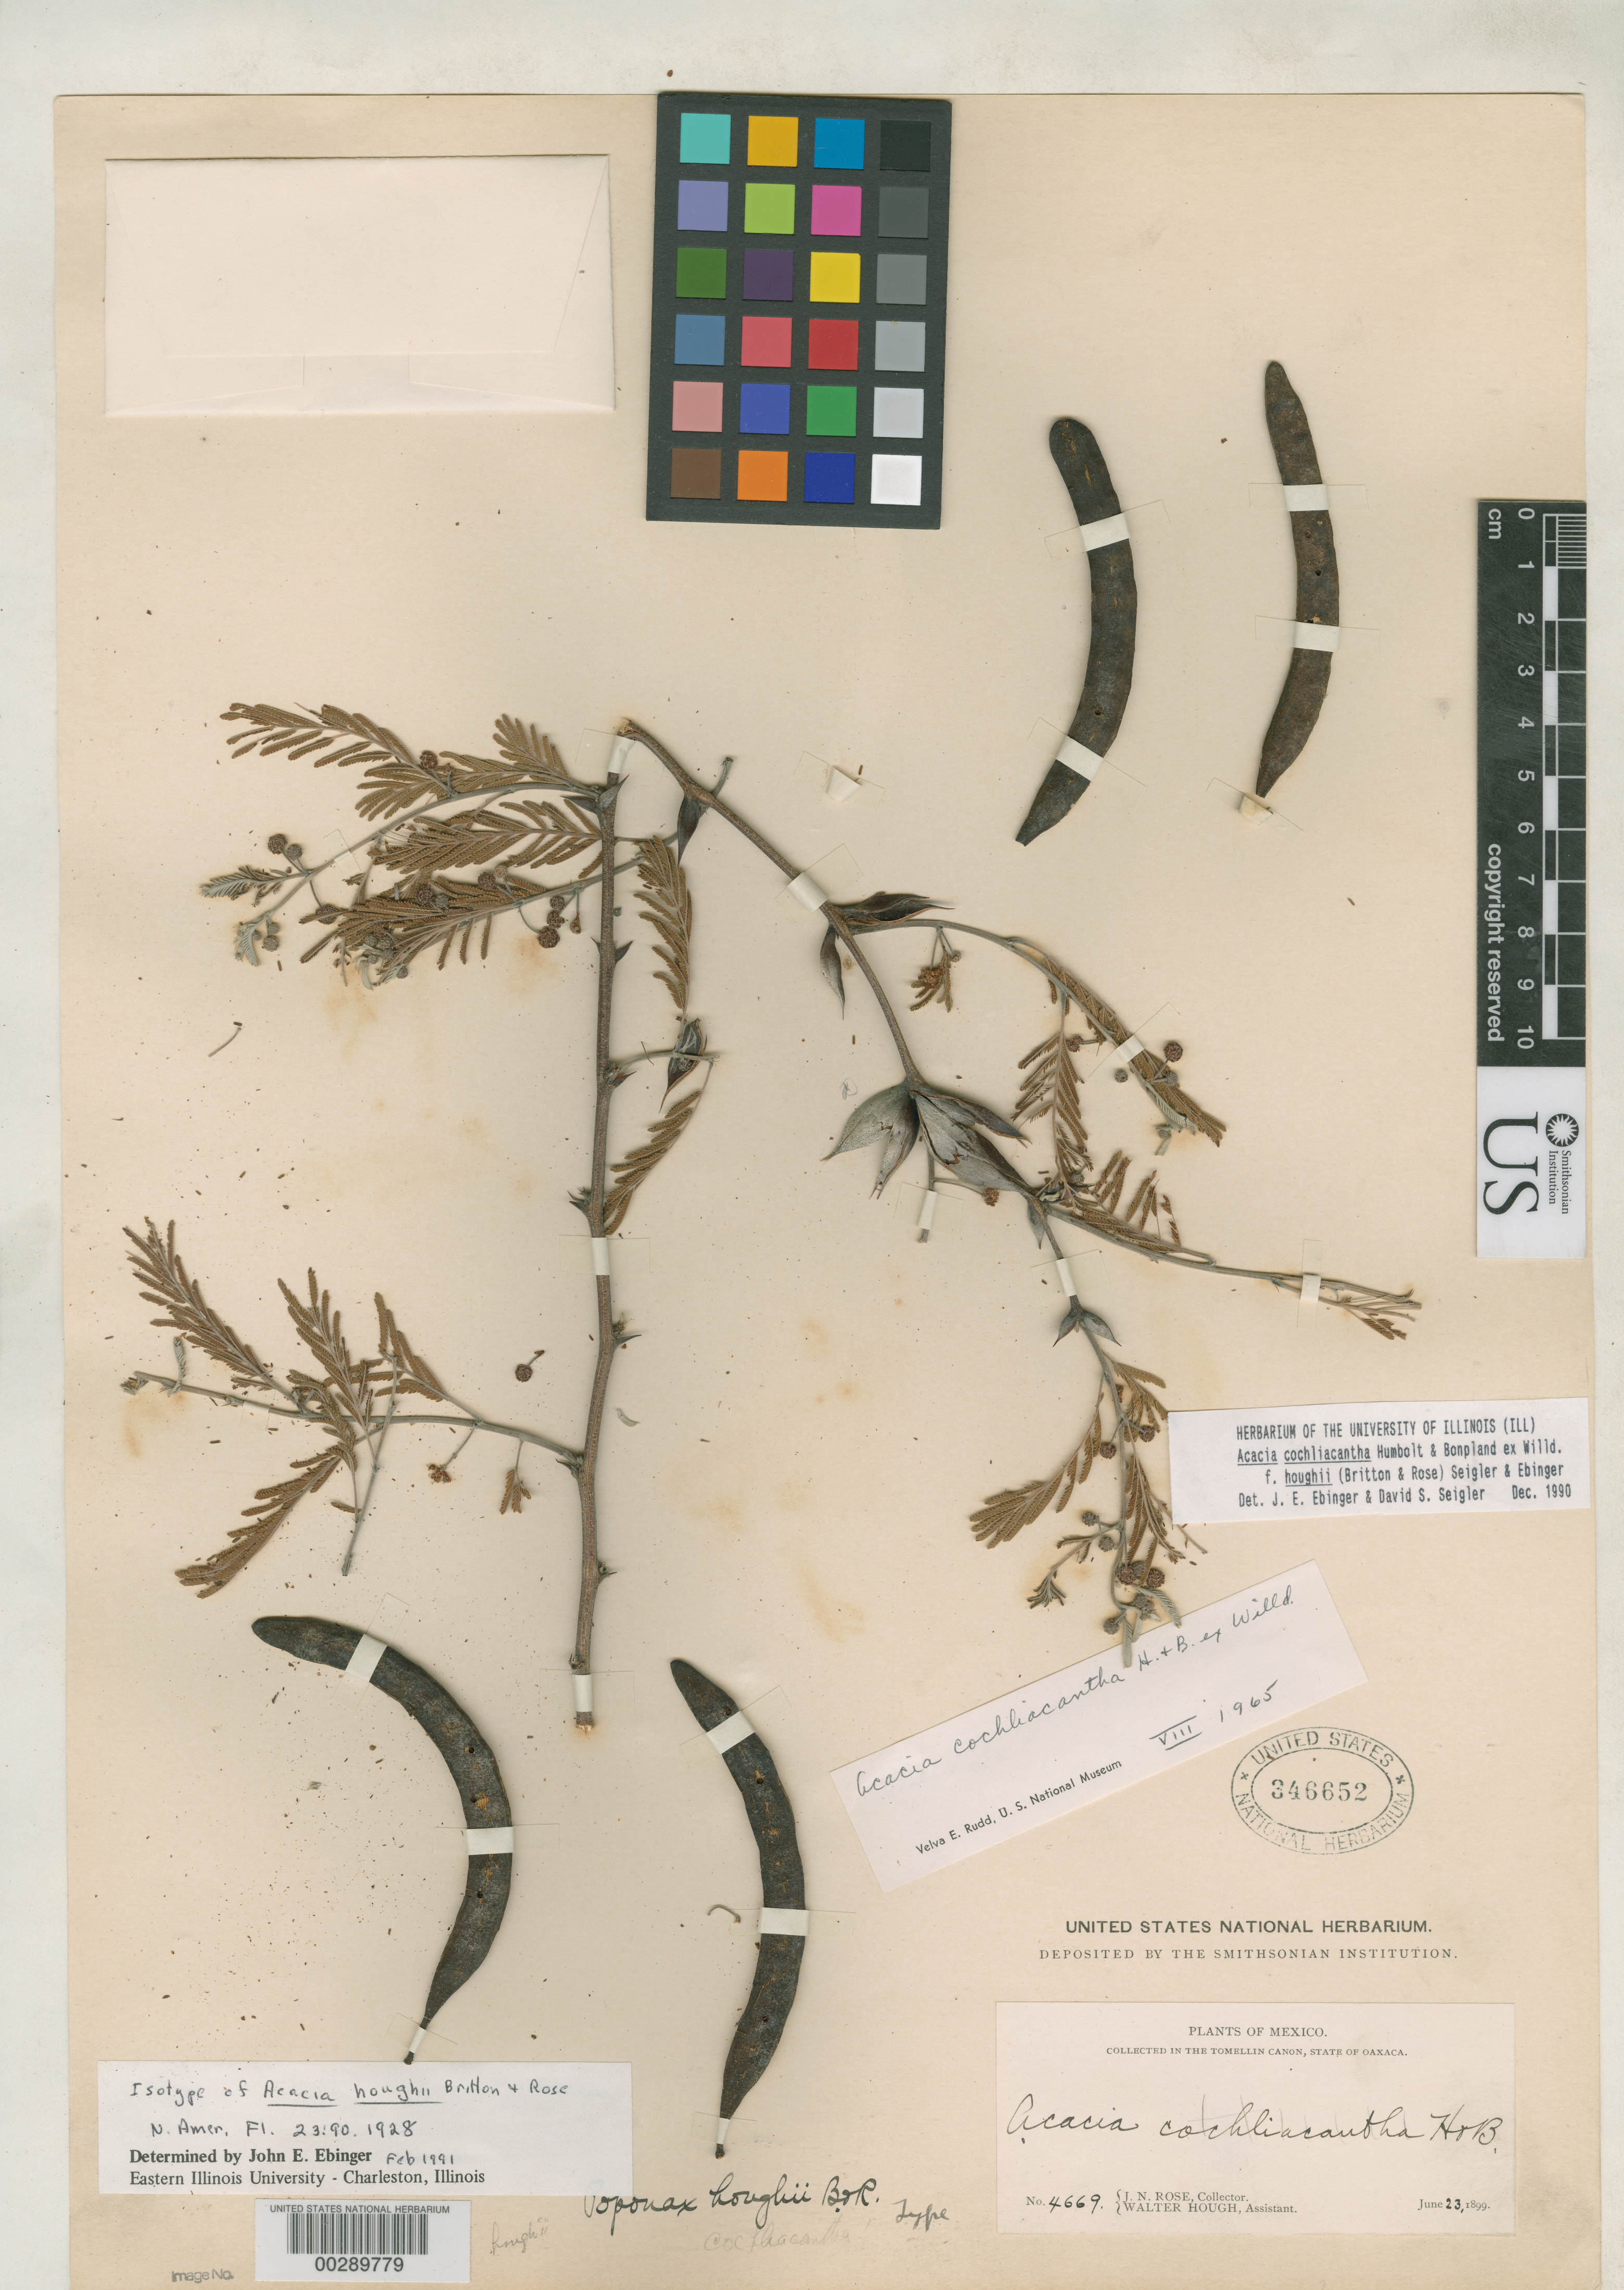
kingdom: Plantae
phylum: Tracheophyta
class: Magnoliopsida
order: Fabales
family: Fabaceae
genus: Poponax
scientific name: Poponax houghii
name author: Britton & Rose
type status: Isotype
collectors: J. N. Rose & W. Hough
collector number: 4669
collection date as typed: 23 Jun 1899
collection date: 1899-06-23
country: Mexico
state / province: Oaxaca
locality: Tomellin Canyon.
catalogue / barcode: US 346652